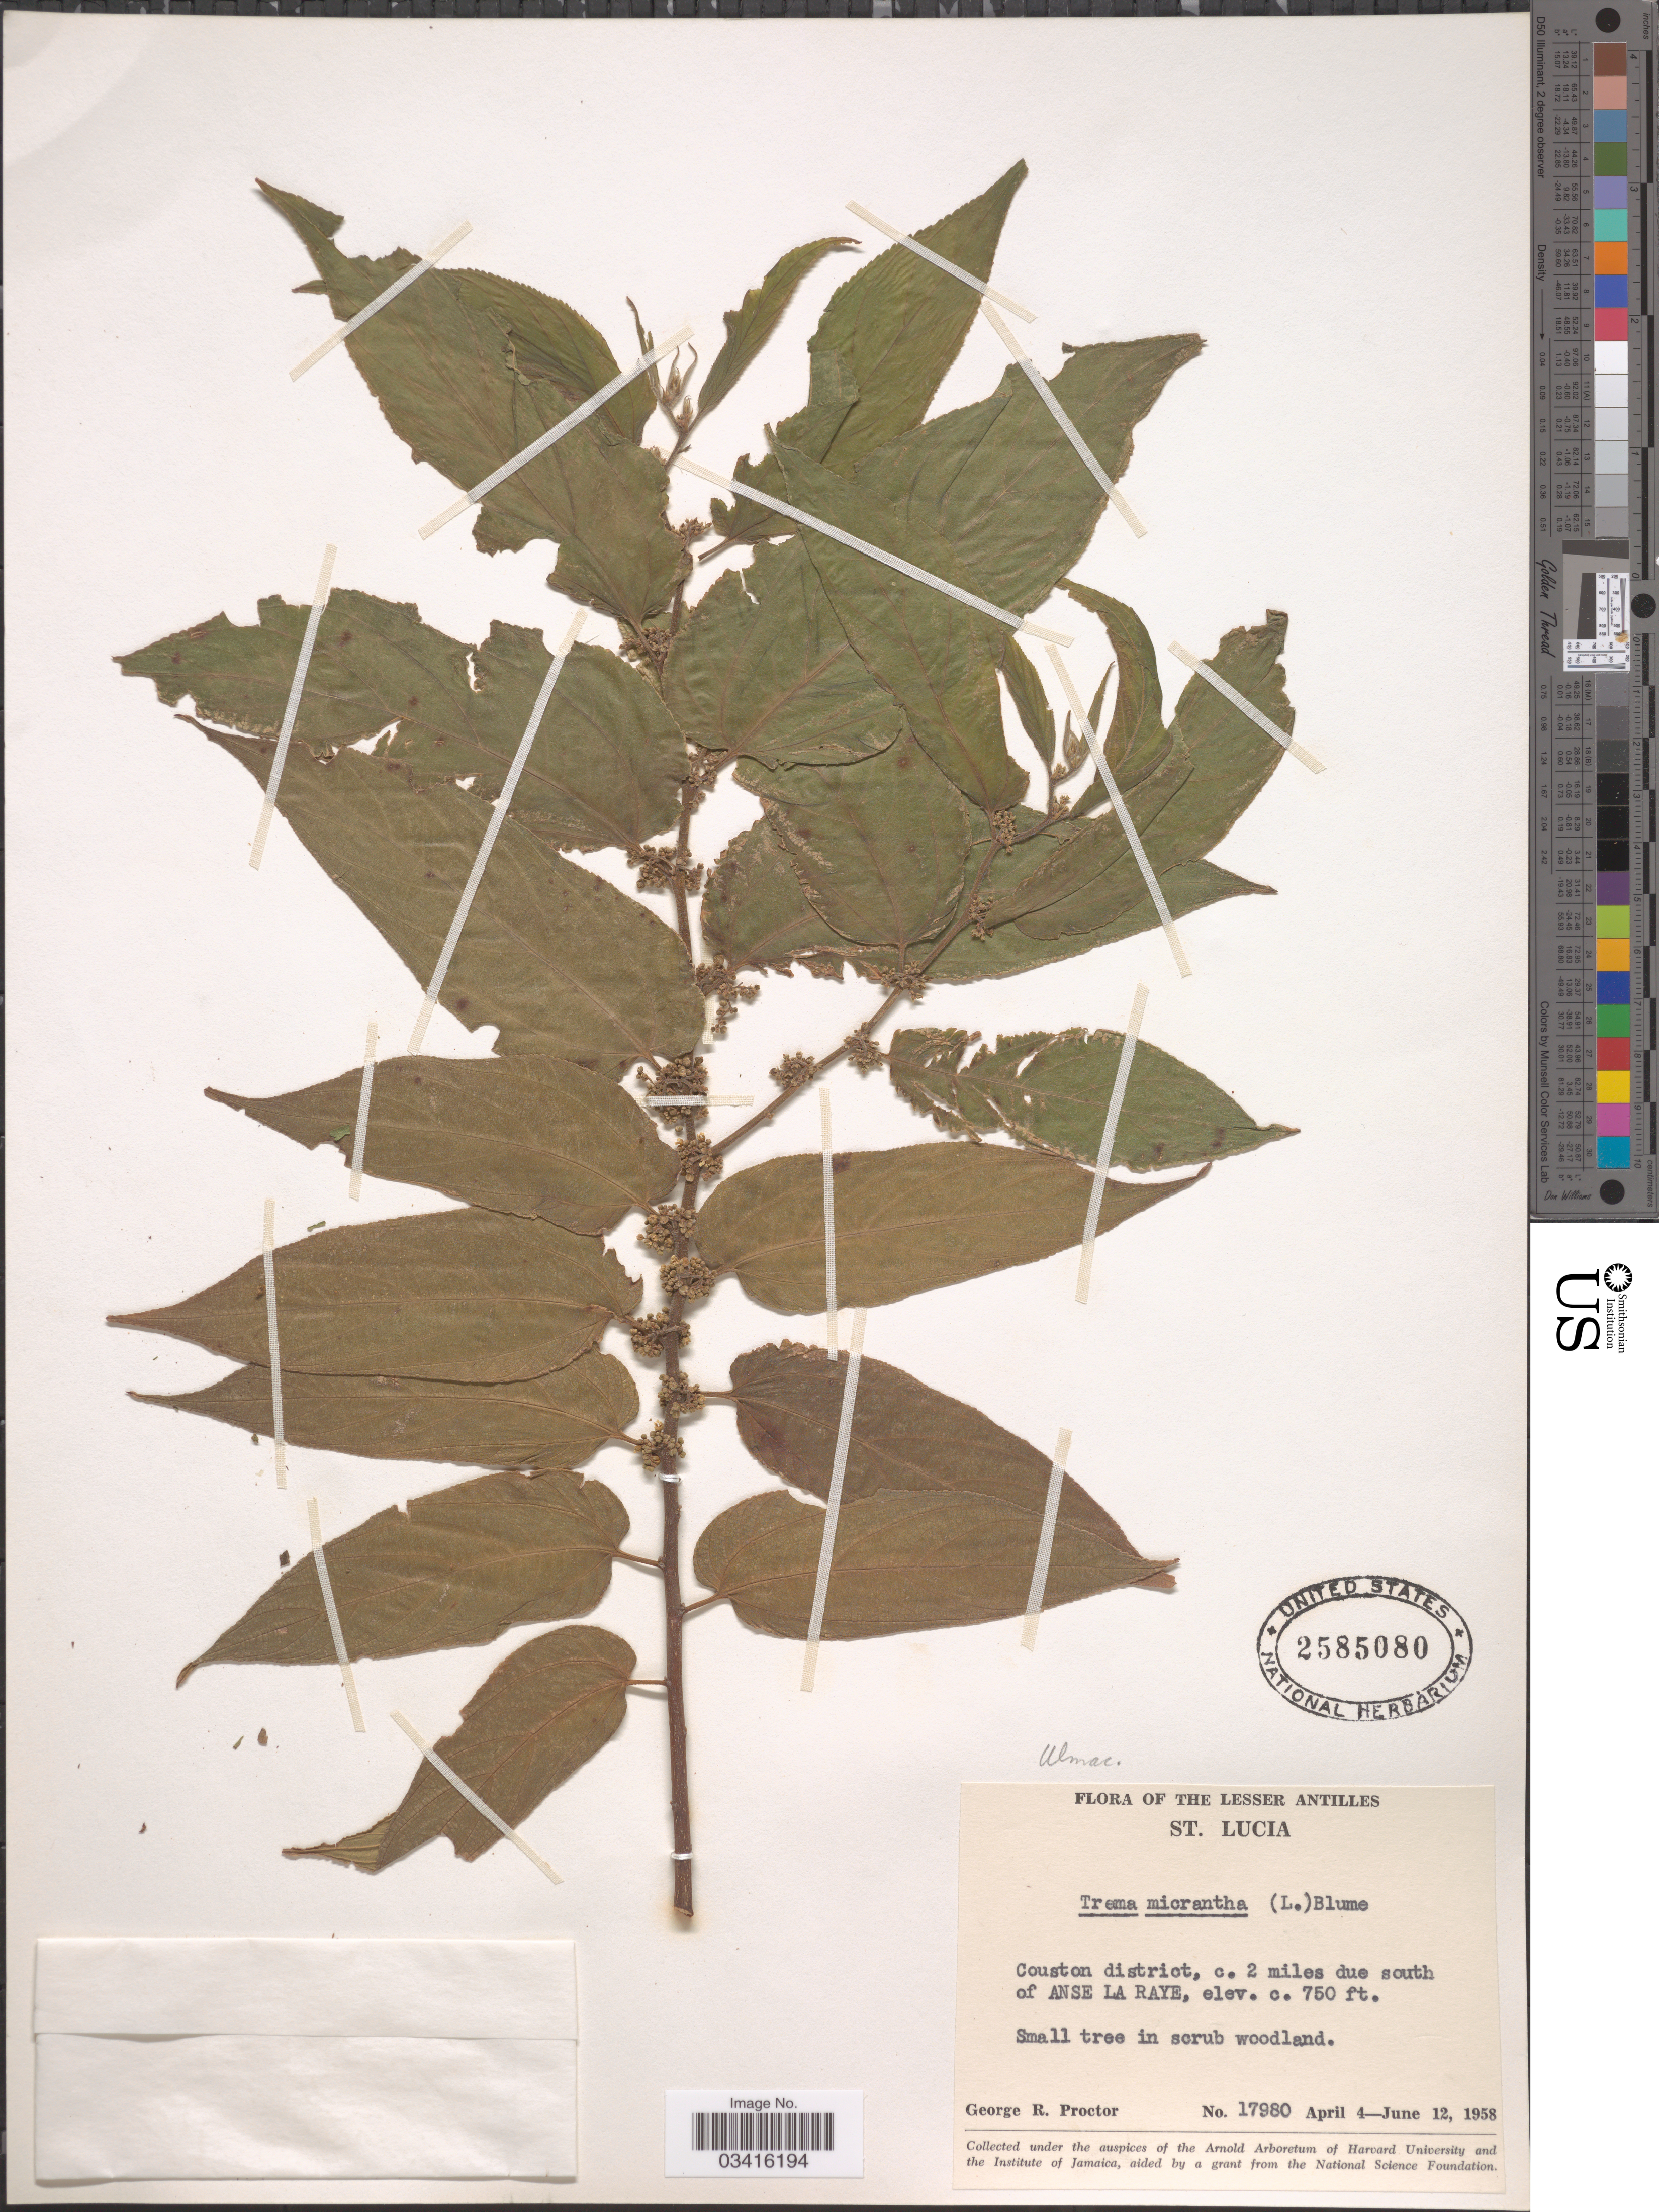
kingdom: Plantae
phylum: Tracheophyta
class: Magnoliopsida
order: Rosales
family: Cannabaceae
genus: Trema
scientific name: Trema levigatum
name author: Hand.-Mazz.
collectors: G. R. Proctor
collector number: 17980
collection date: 1958-04-04/1958-06-12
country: St. Lucia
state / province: Anse-la-Raye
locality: Couston district, c. 2 miles due south of Anse La Raye.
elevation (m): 229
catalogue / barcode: US 2585080